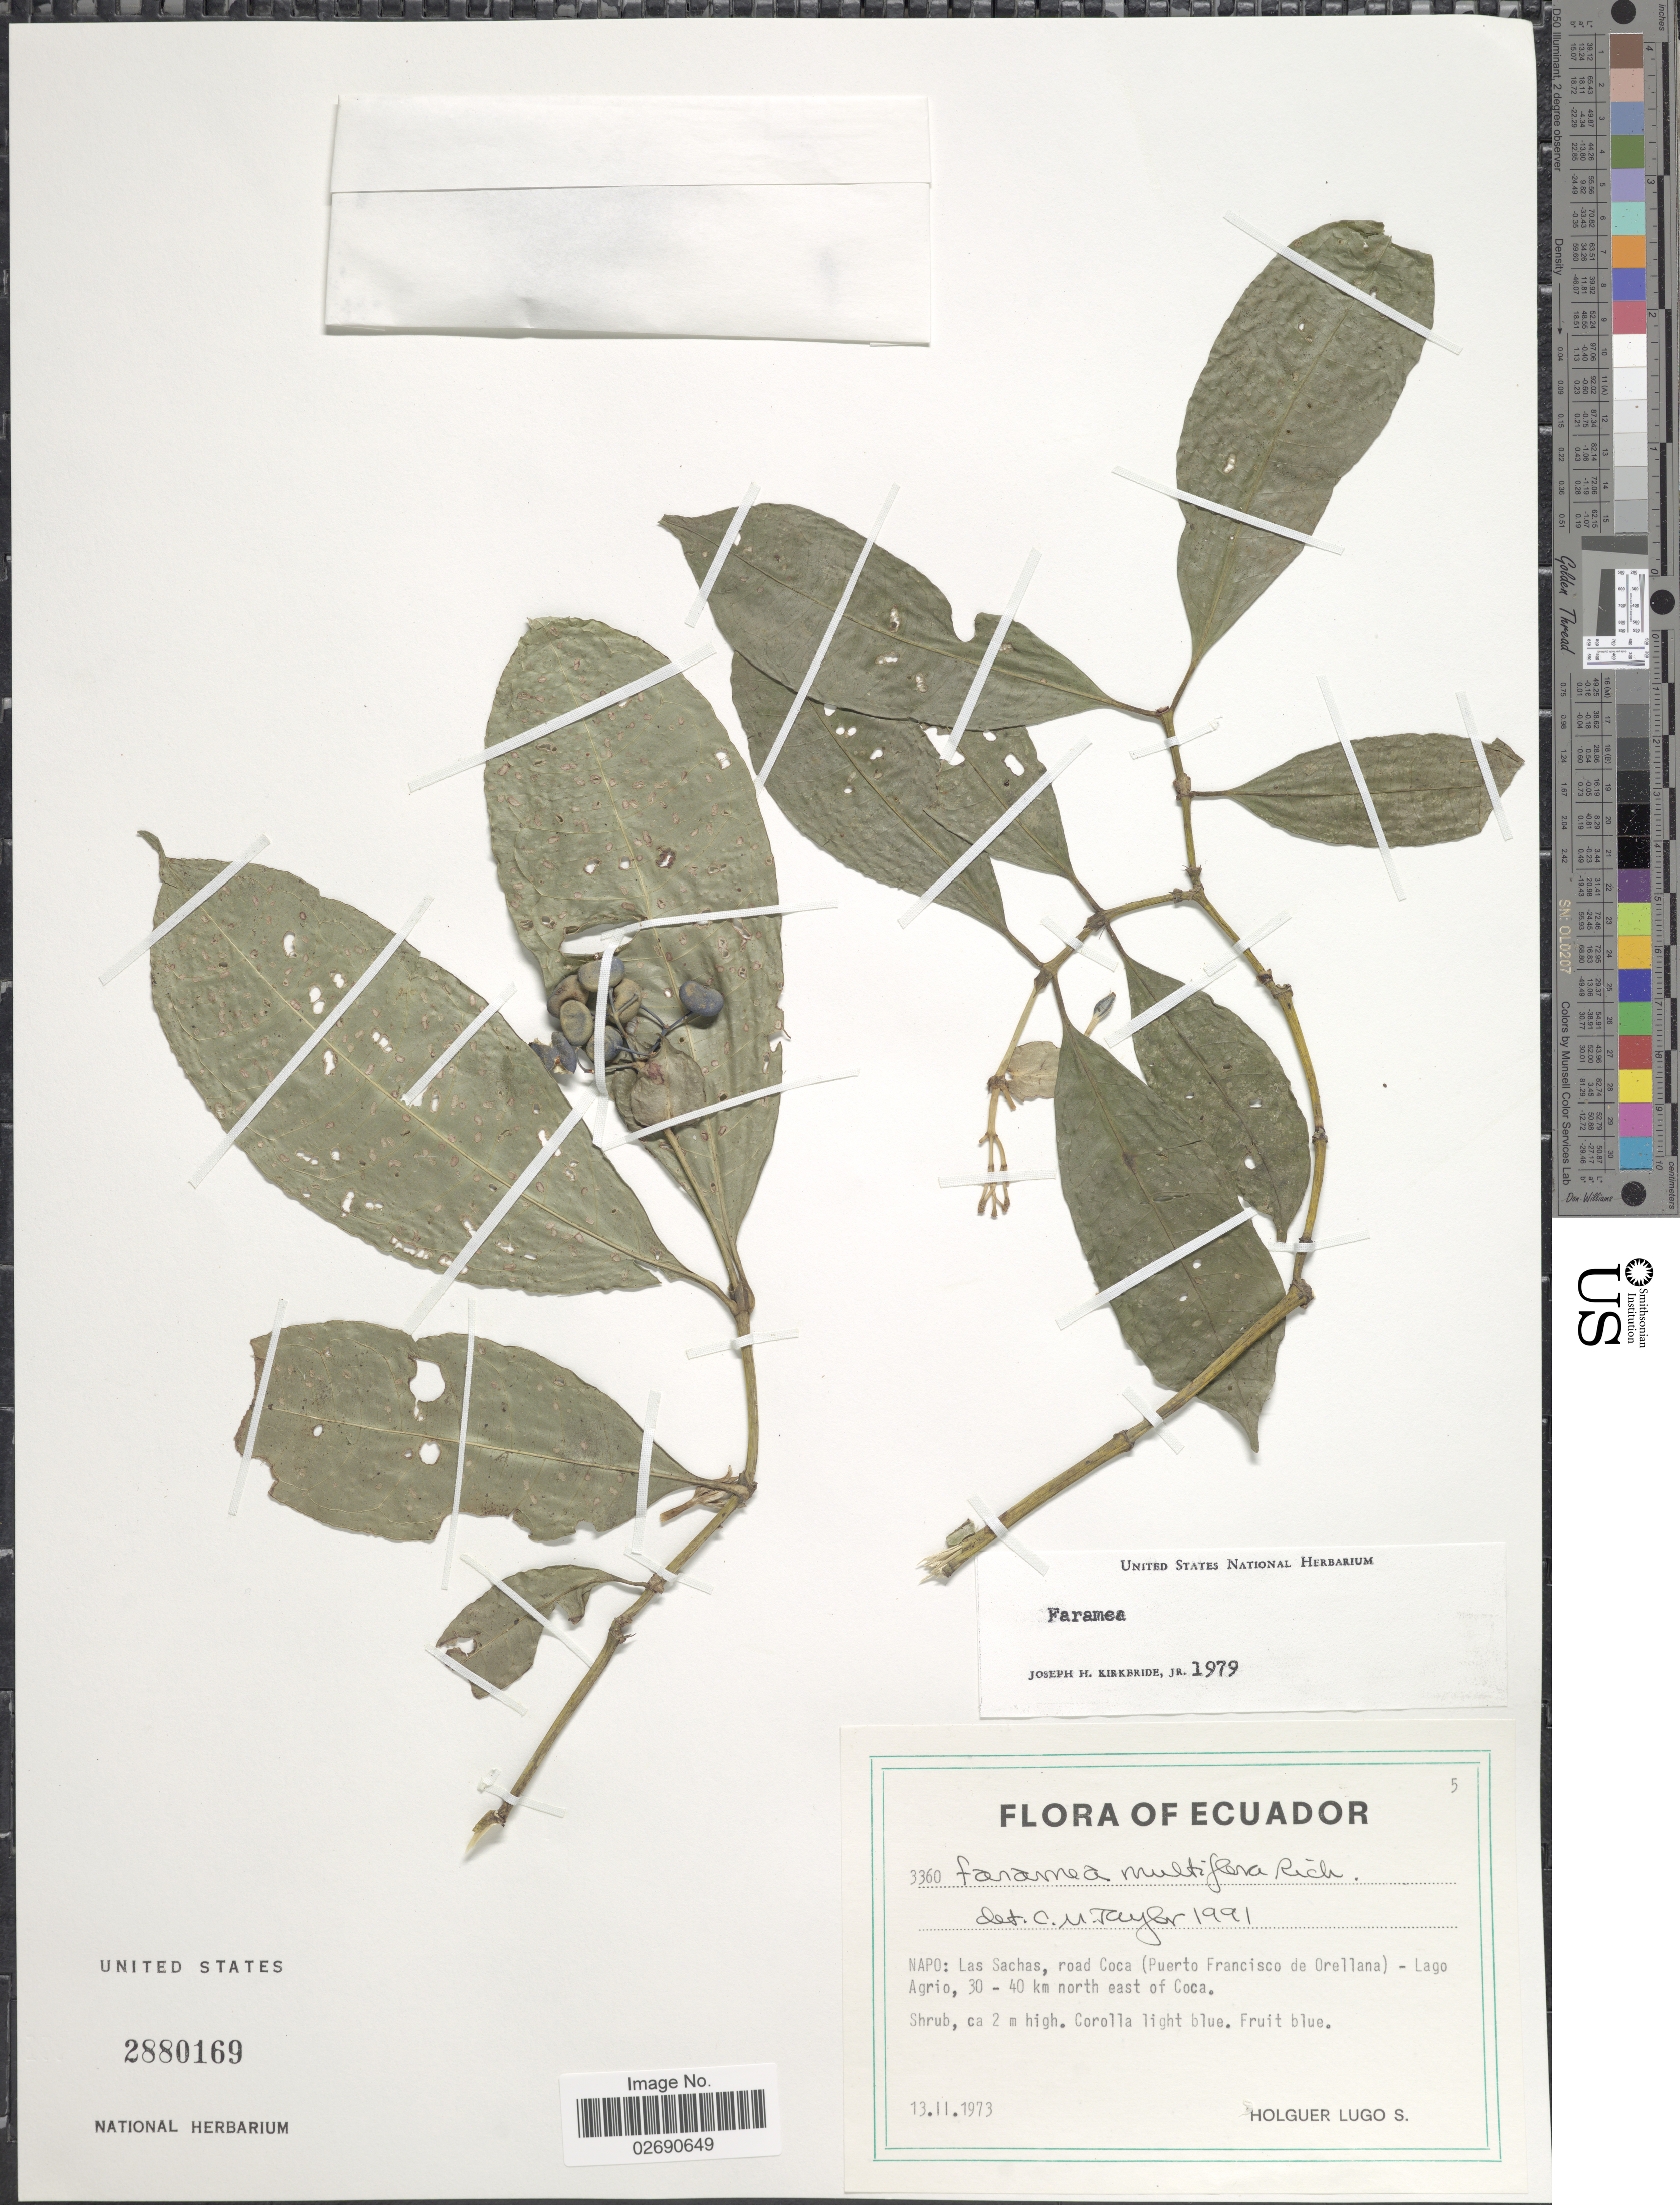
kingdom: Plantae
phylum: Tracheophyta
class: Magnoliopsida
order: Gentianales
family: Rubiaceae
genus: Faramea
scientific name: Faramea multiflora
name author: A. Rich. ex DC.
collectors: H. Lugo S.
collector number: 3360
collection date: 1973-02-13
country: Ecuador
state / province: Napo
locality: Las Sachas, road Coca (Puerto Francisco de Orellana) - Lago Agrio, 30-40 km north east of Coca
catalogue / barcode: US 2880169